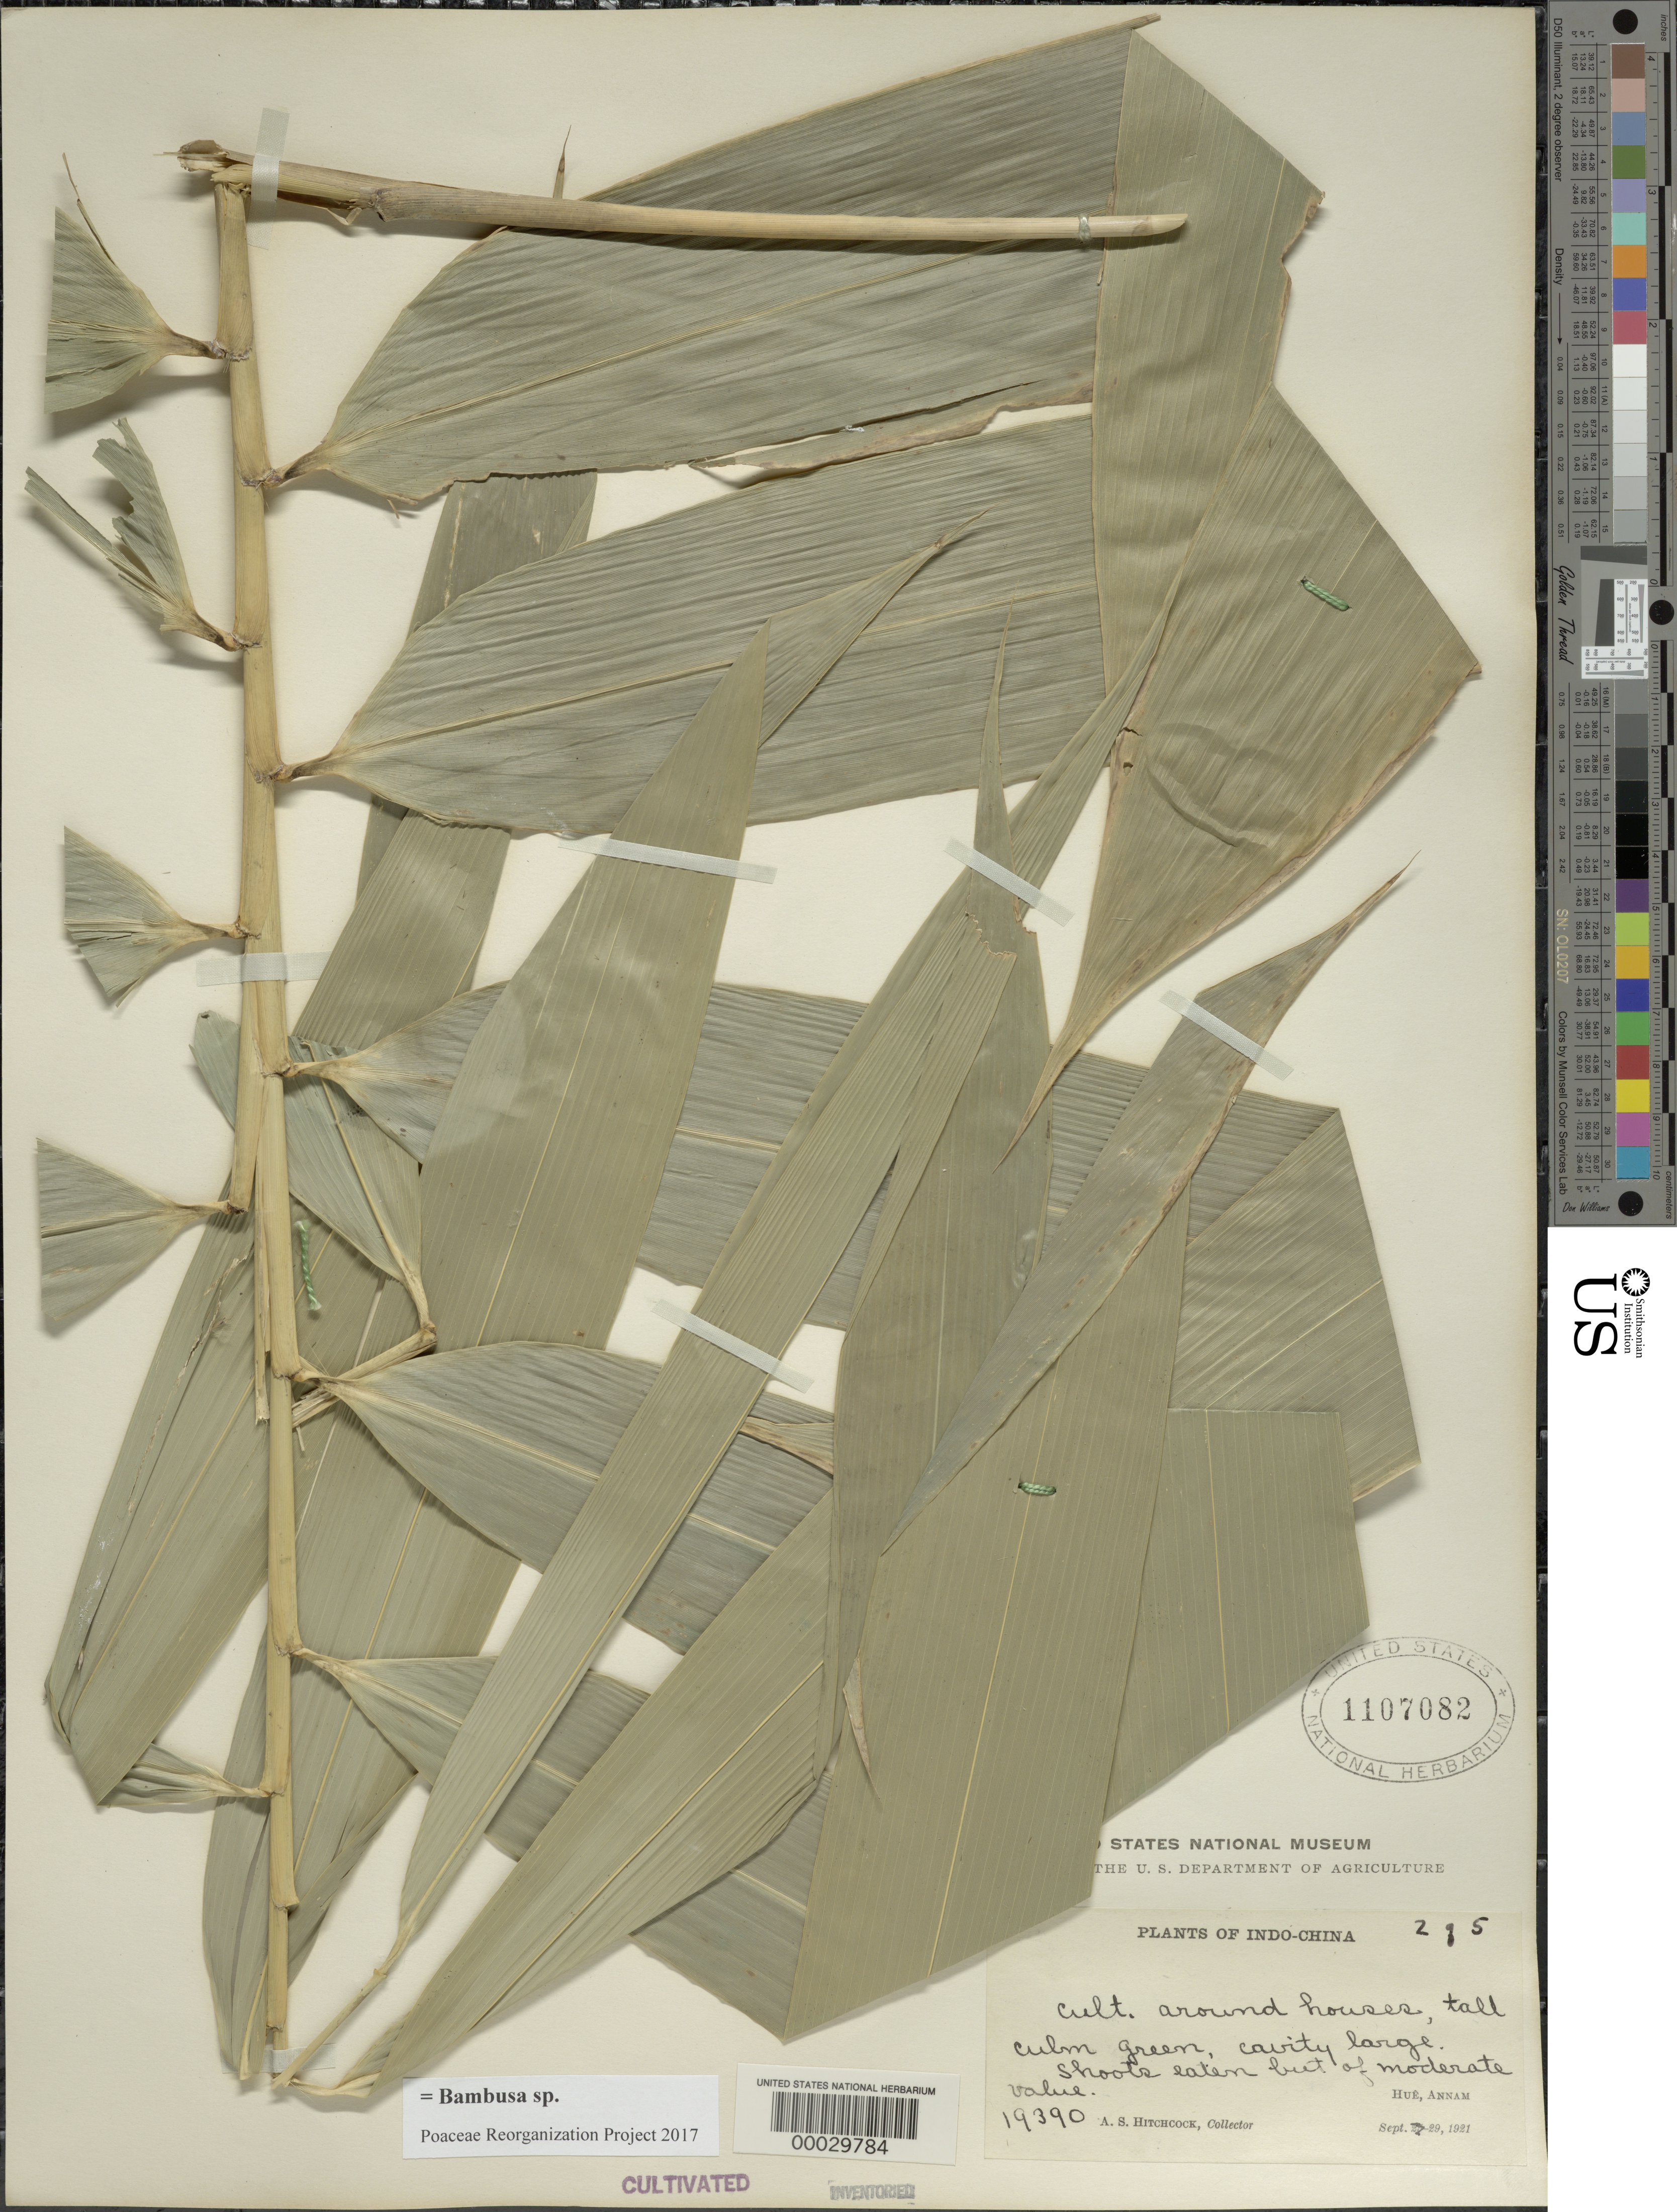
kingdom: Plantae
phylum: Tracheophyta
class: Liliopsida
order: Poales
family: Poaceae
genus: Bambusa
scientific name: Bambusa sp.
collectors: A. S. Hitchcock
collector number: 19390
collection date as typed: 29 Sep 1921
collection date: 1921-09-29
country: Vietnam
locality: Hue, annam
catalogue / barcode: US 1107082